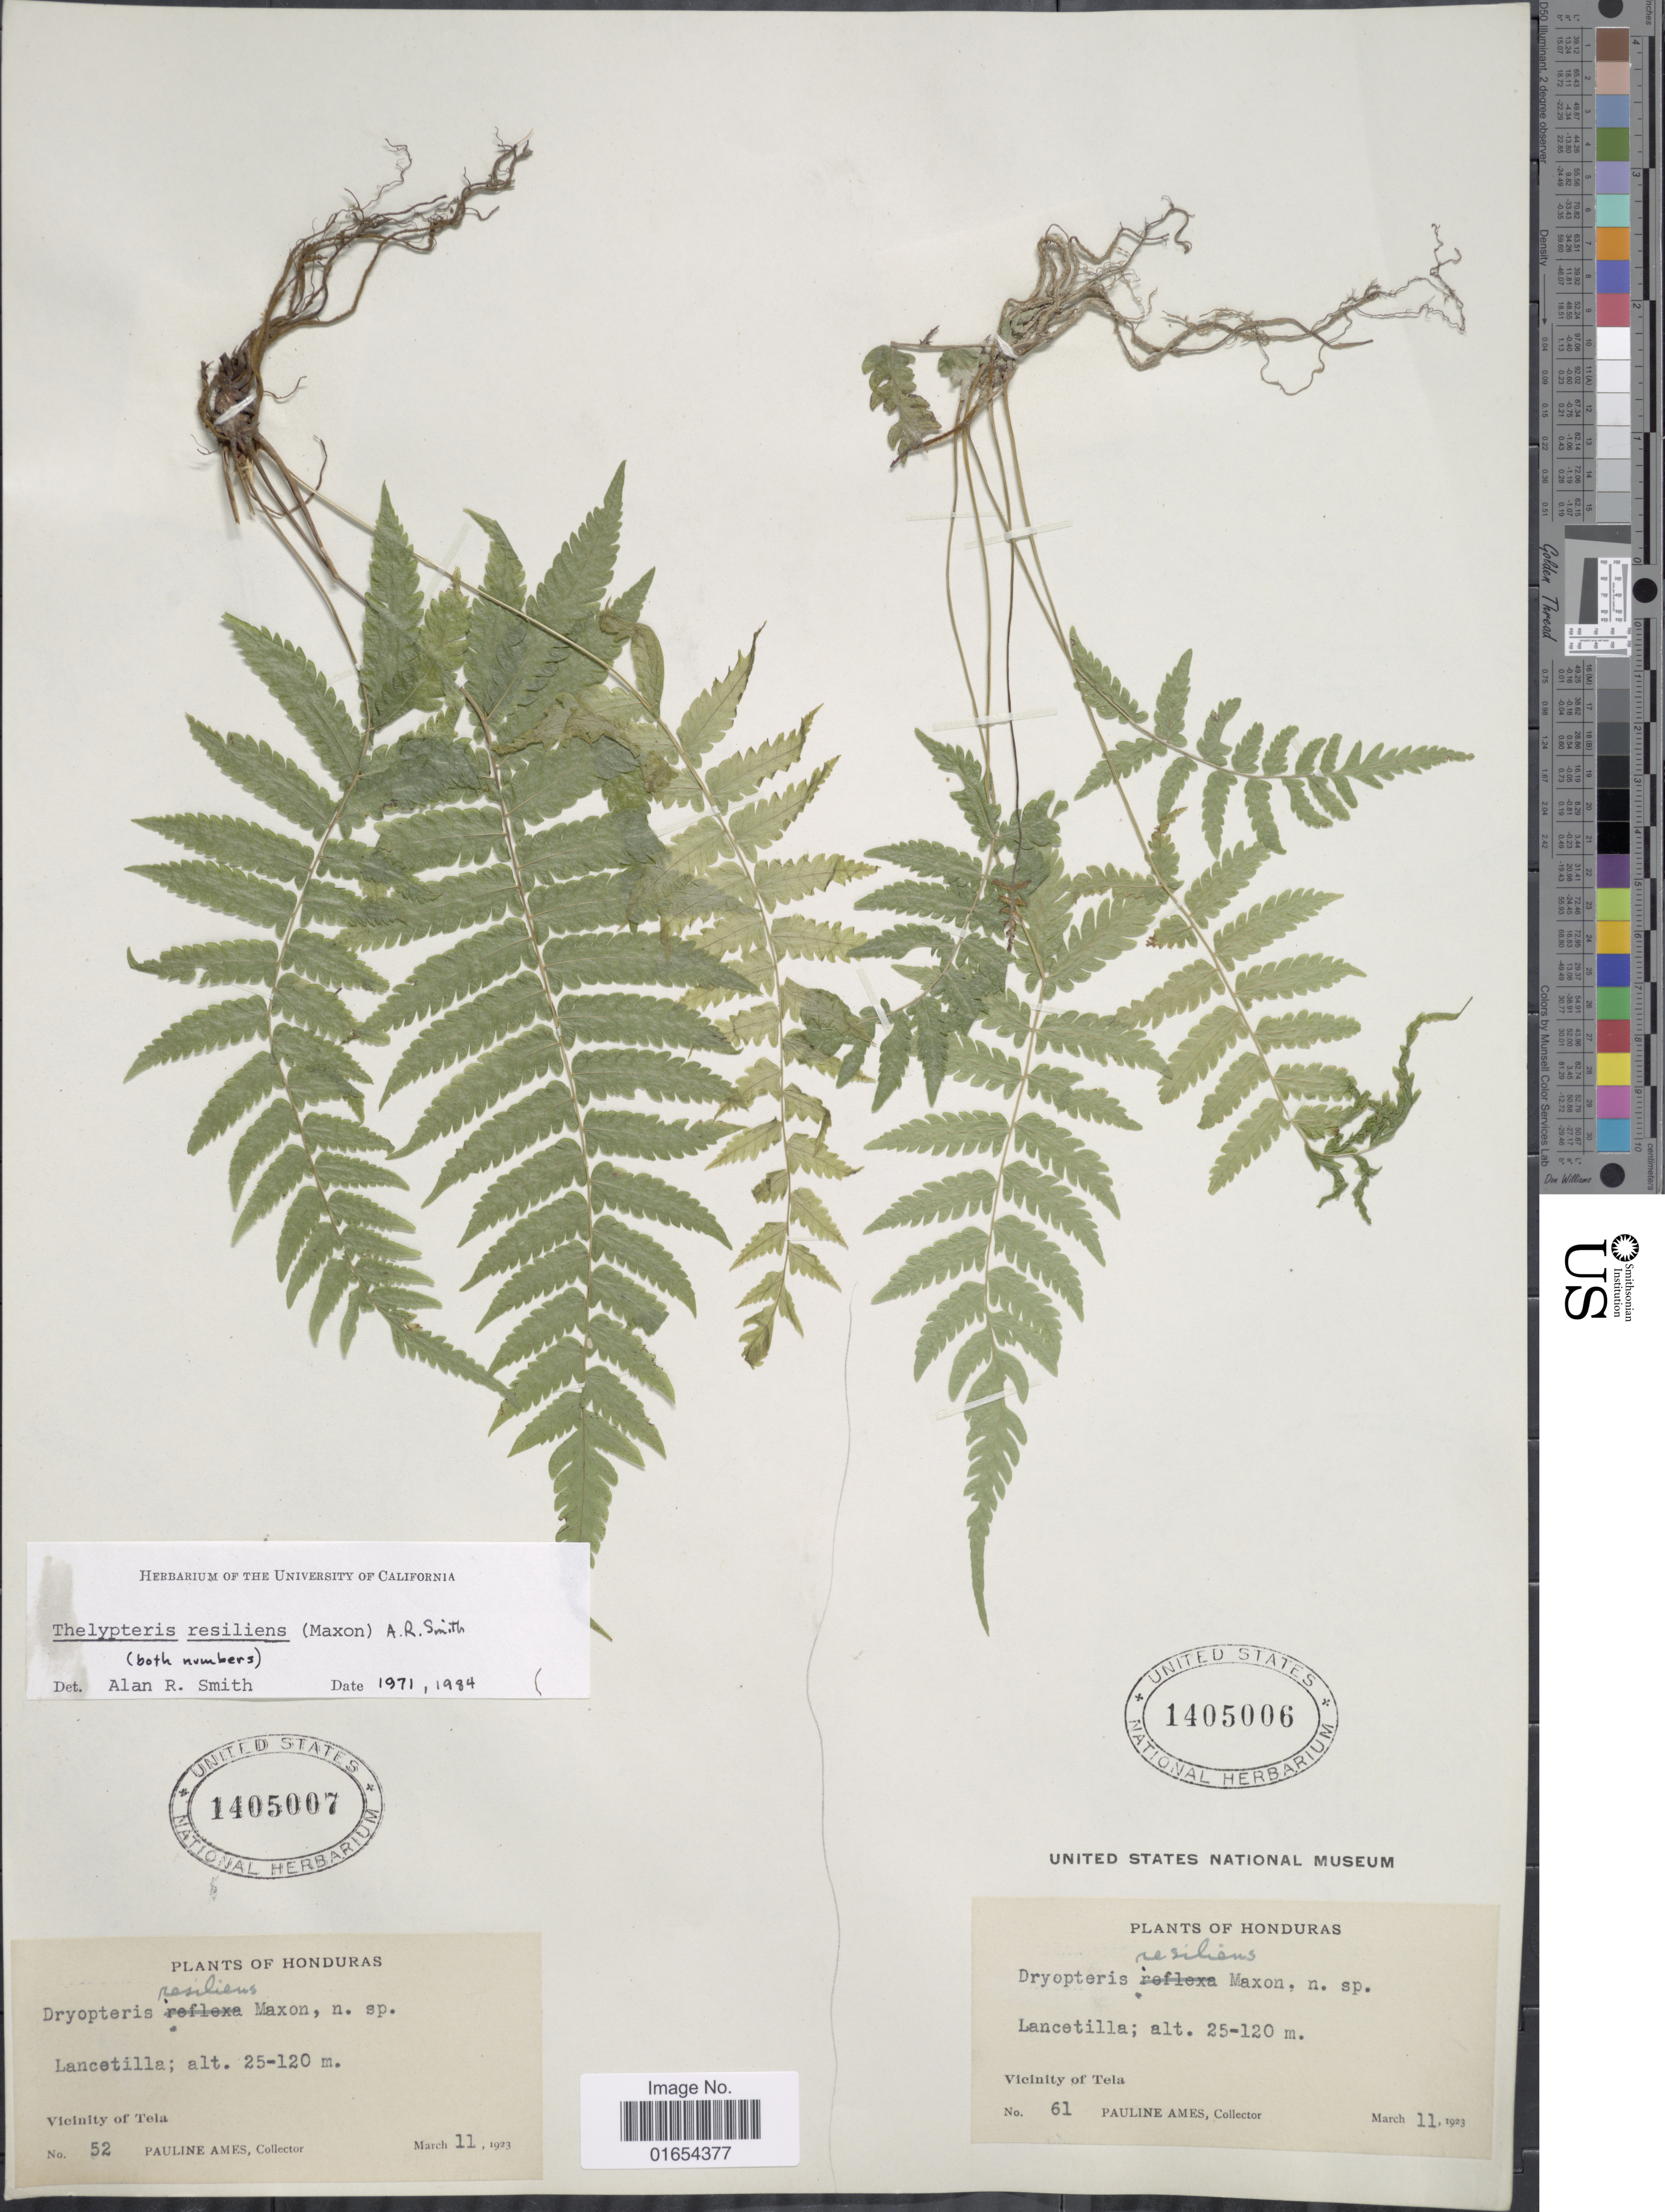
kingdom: Plantae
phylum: Tracheophyta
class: Polypodiopsida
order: Polypodiales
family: Thelypteridaceae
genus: Goniopteris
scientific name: Goniopteris resiliens (Maxon) comb. nov., ined 2015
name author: (Maxon)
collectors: P. Ames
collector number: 52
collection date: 1923-03-11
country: Honduras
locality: Lancetilla, vicinity of Tela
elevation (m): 25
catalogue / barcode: US 1405007